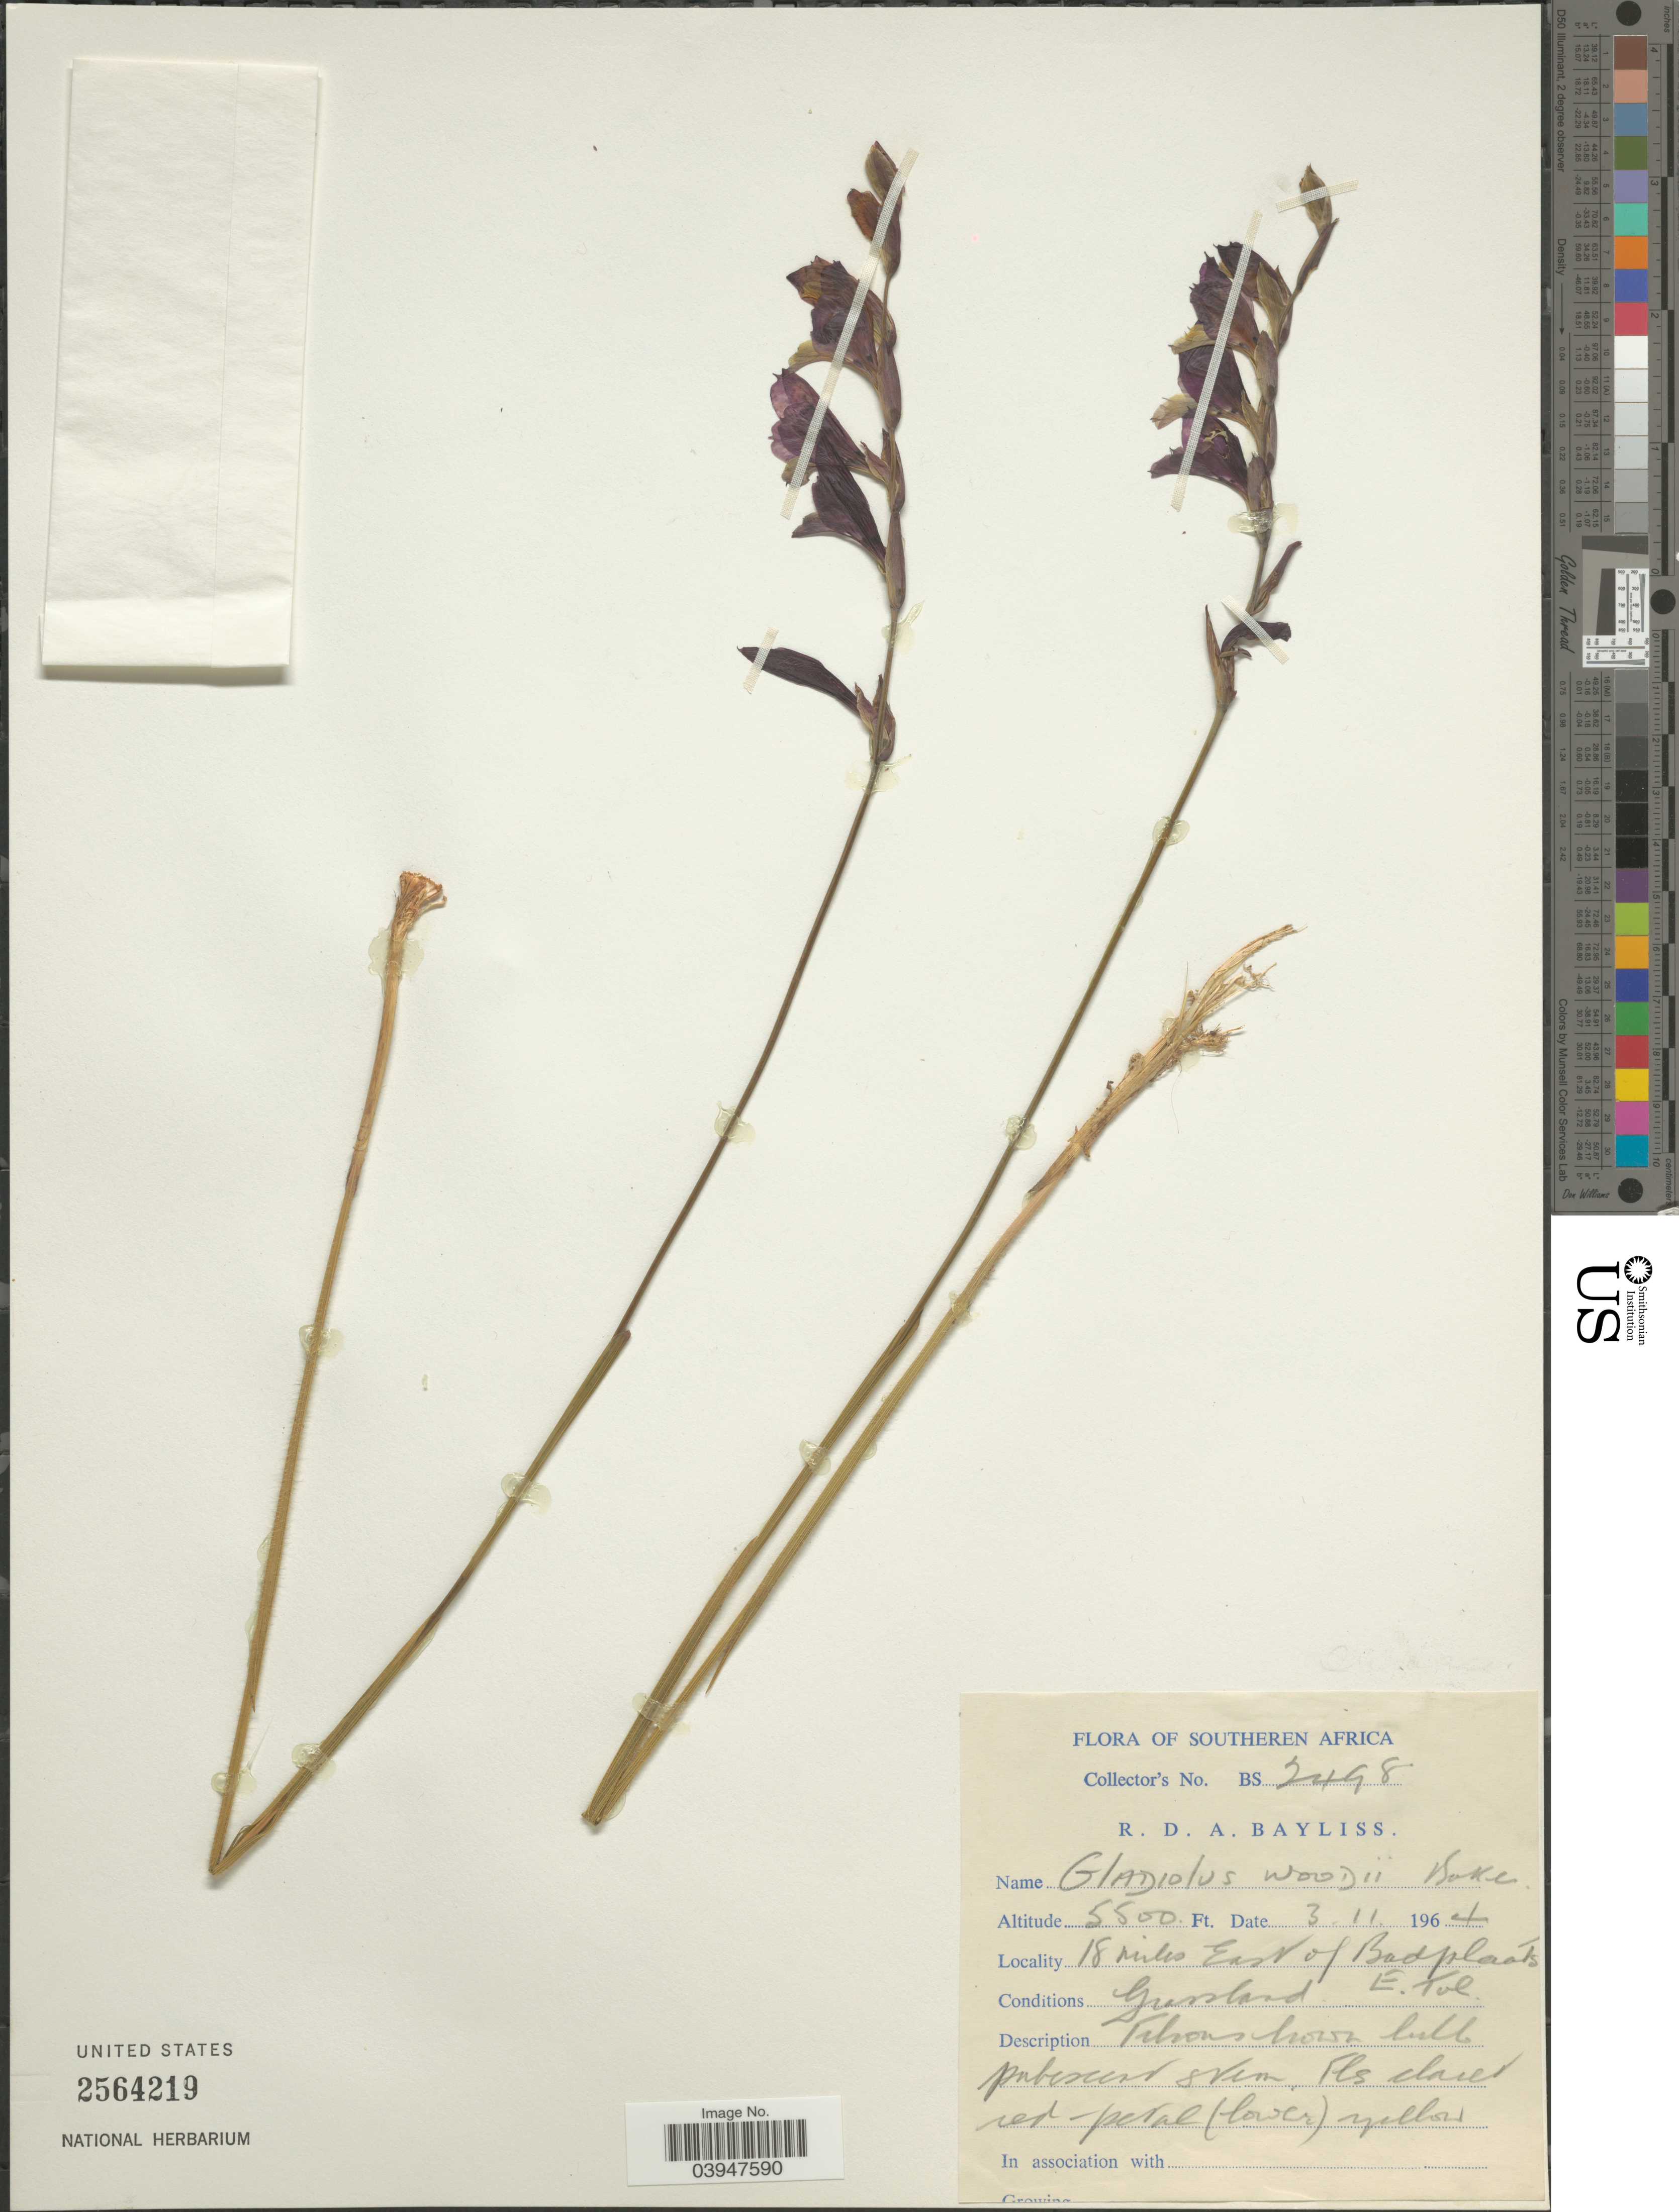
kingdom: Plantae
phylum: Tracheophyta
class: Liliopsida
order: Asparagales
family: Iridaceae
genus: Gladiolus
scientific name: Gladiolus woodii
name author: Baker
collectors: R. Bayliss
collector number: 2498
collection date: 1964-11-03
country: South Africa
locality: Southern Africa. 18 miles East of Badplaats.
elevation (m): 1676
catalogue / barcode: US 2564219